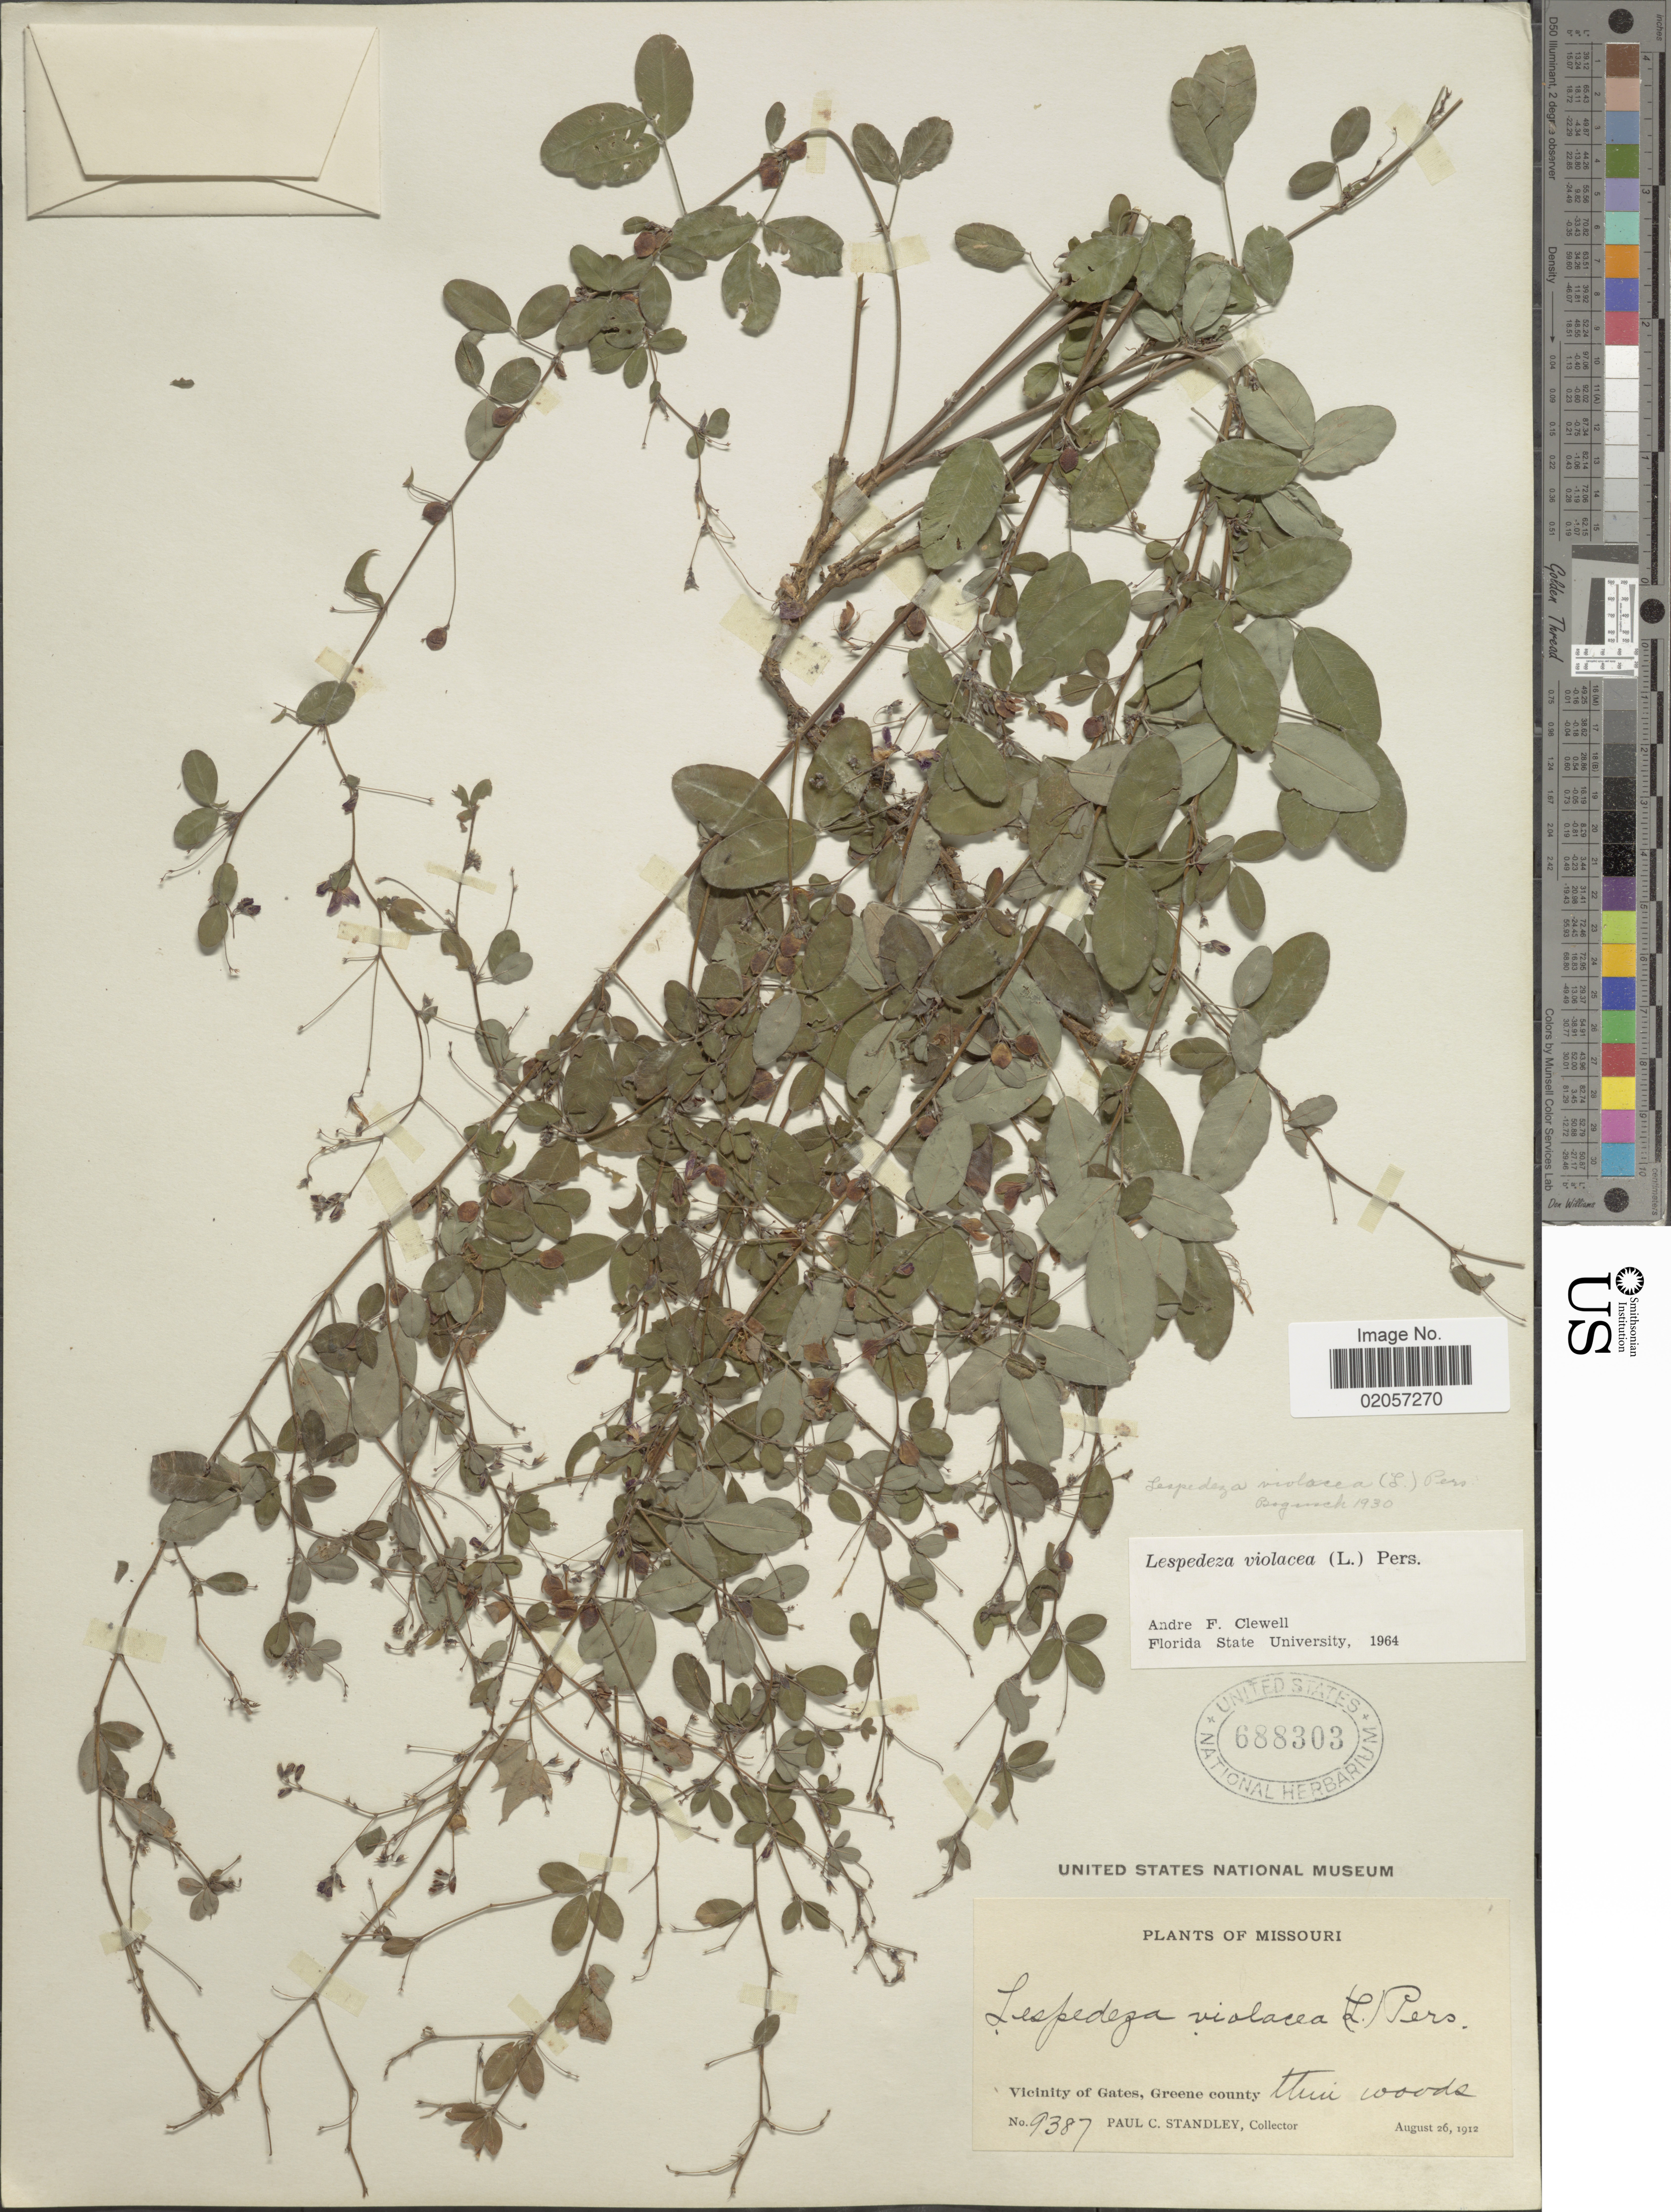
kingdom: Plantae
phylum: Tracheophyta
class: Magnoliopsida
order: Fabales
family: Fabaceae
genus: Lespedeza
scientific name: Lespedeza violacea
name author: (L.) Pers.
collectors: P. C. Standley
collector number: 9387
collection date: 1912-08-26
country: United States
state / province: Missouri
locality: Missouri, Vicinity of Gates, Greene county, Thin woods.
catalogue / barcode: US 688303